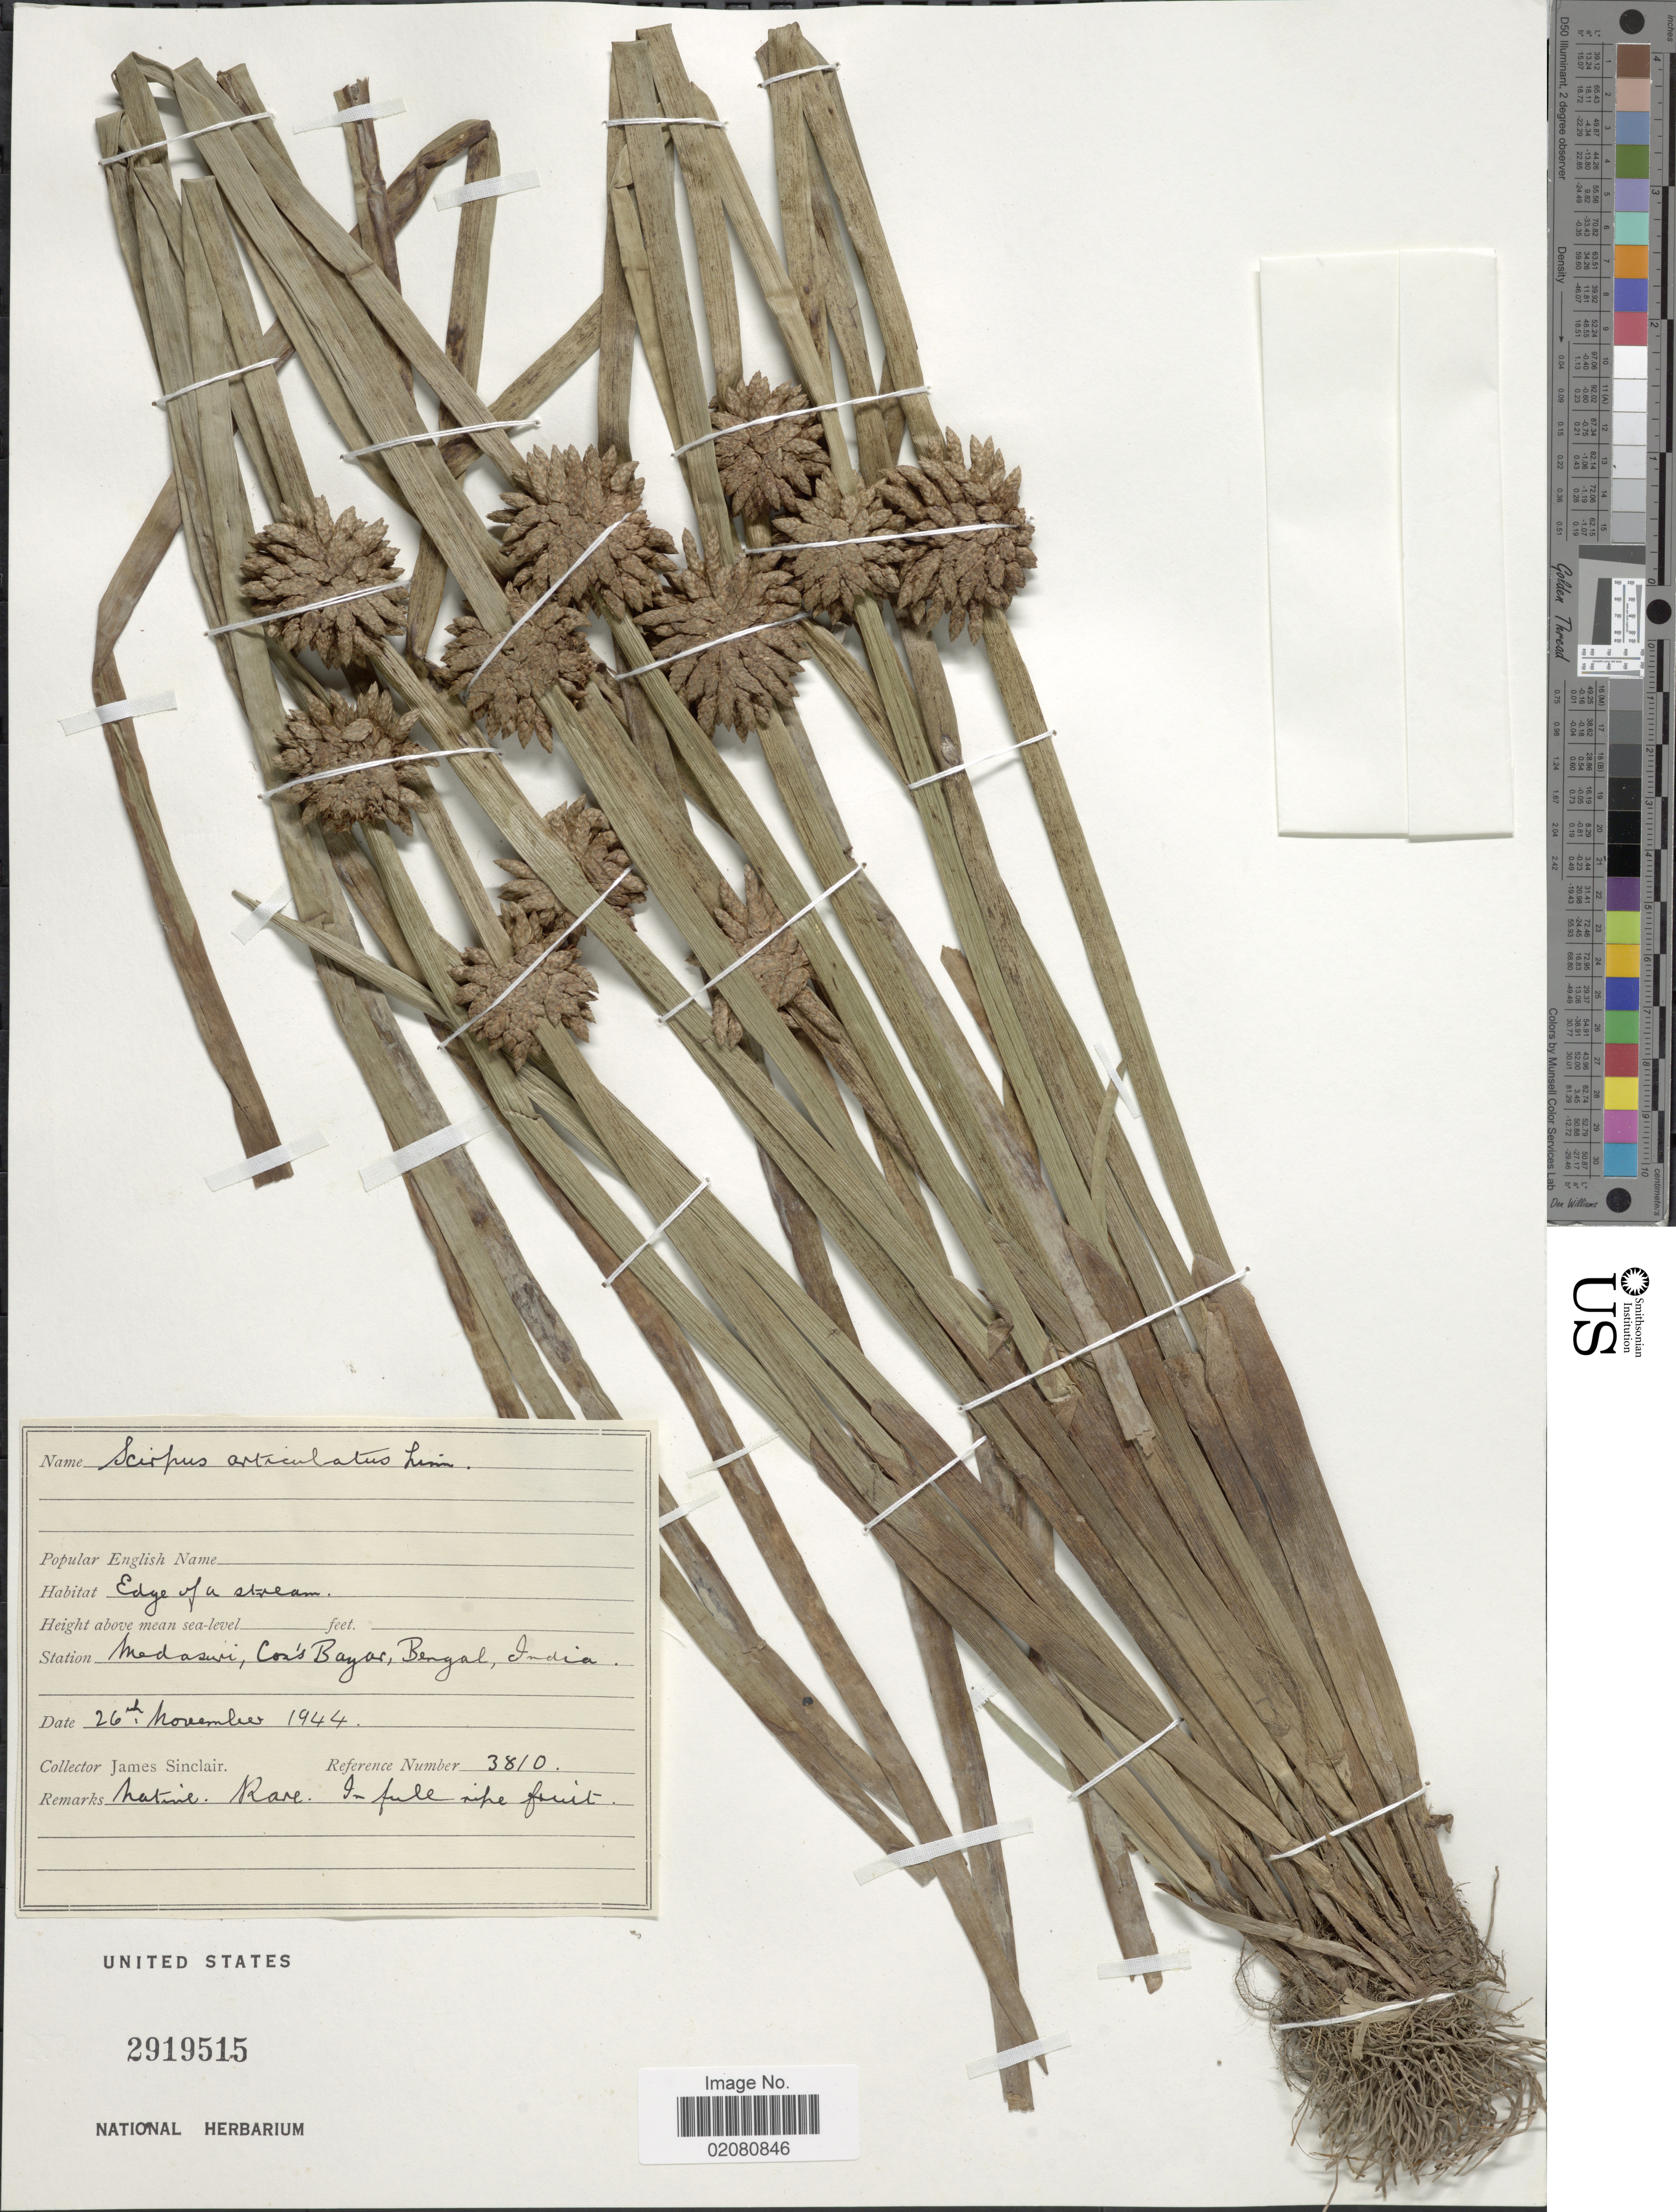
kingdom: Plantae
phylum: Tracheophyta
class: Liliopsida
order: Poales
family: Cyperaceae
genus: Schoenoplectus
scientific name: Schoenoplectus articulatus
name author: (L.) Palla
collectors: J. Sinclair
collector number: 3810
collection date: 1944-11-26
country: Bangladesh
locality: Medaswi, Cox's Bazar, Bengal, India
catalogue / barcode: US 2919515